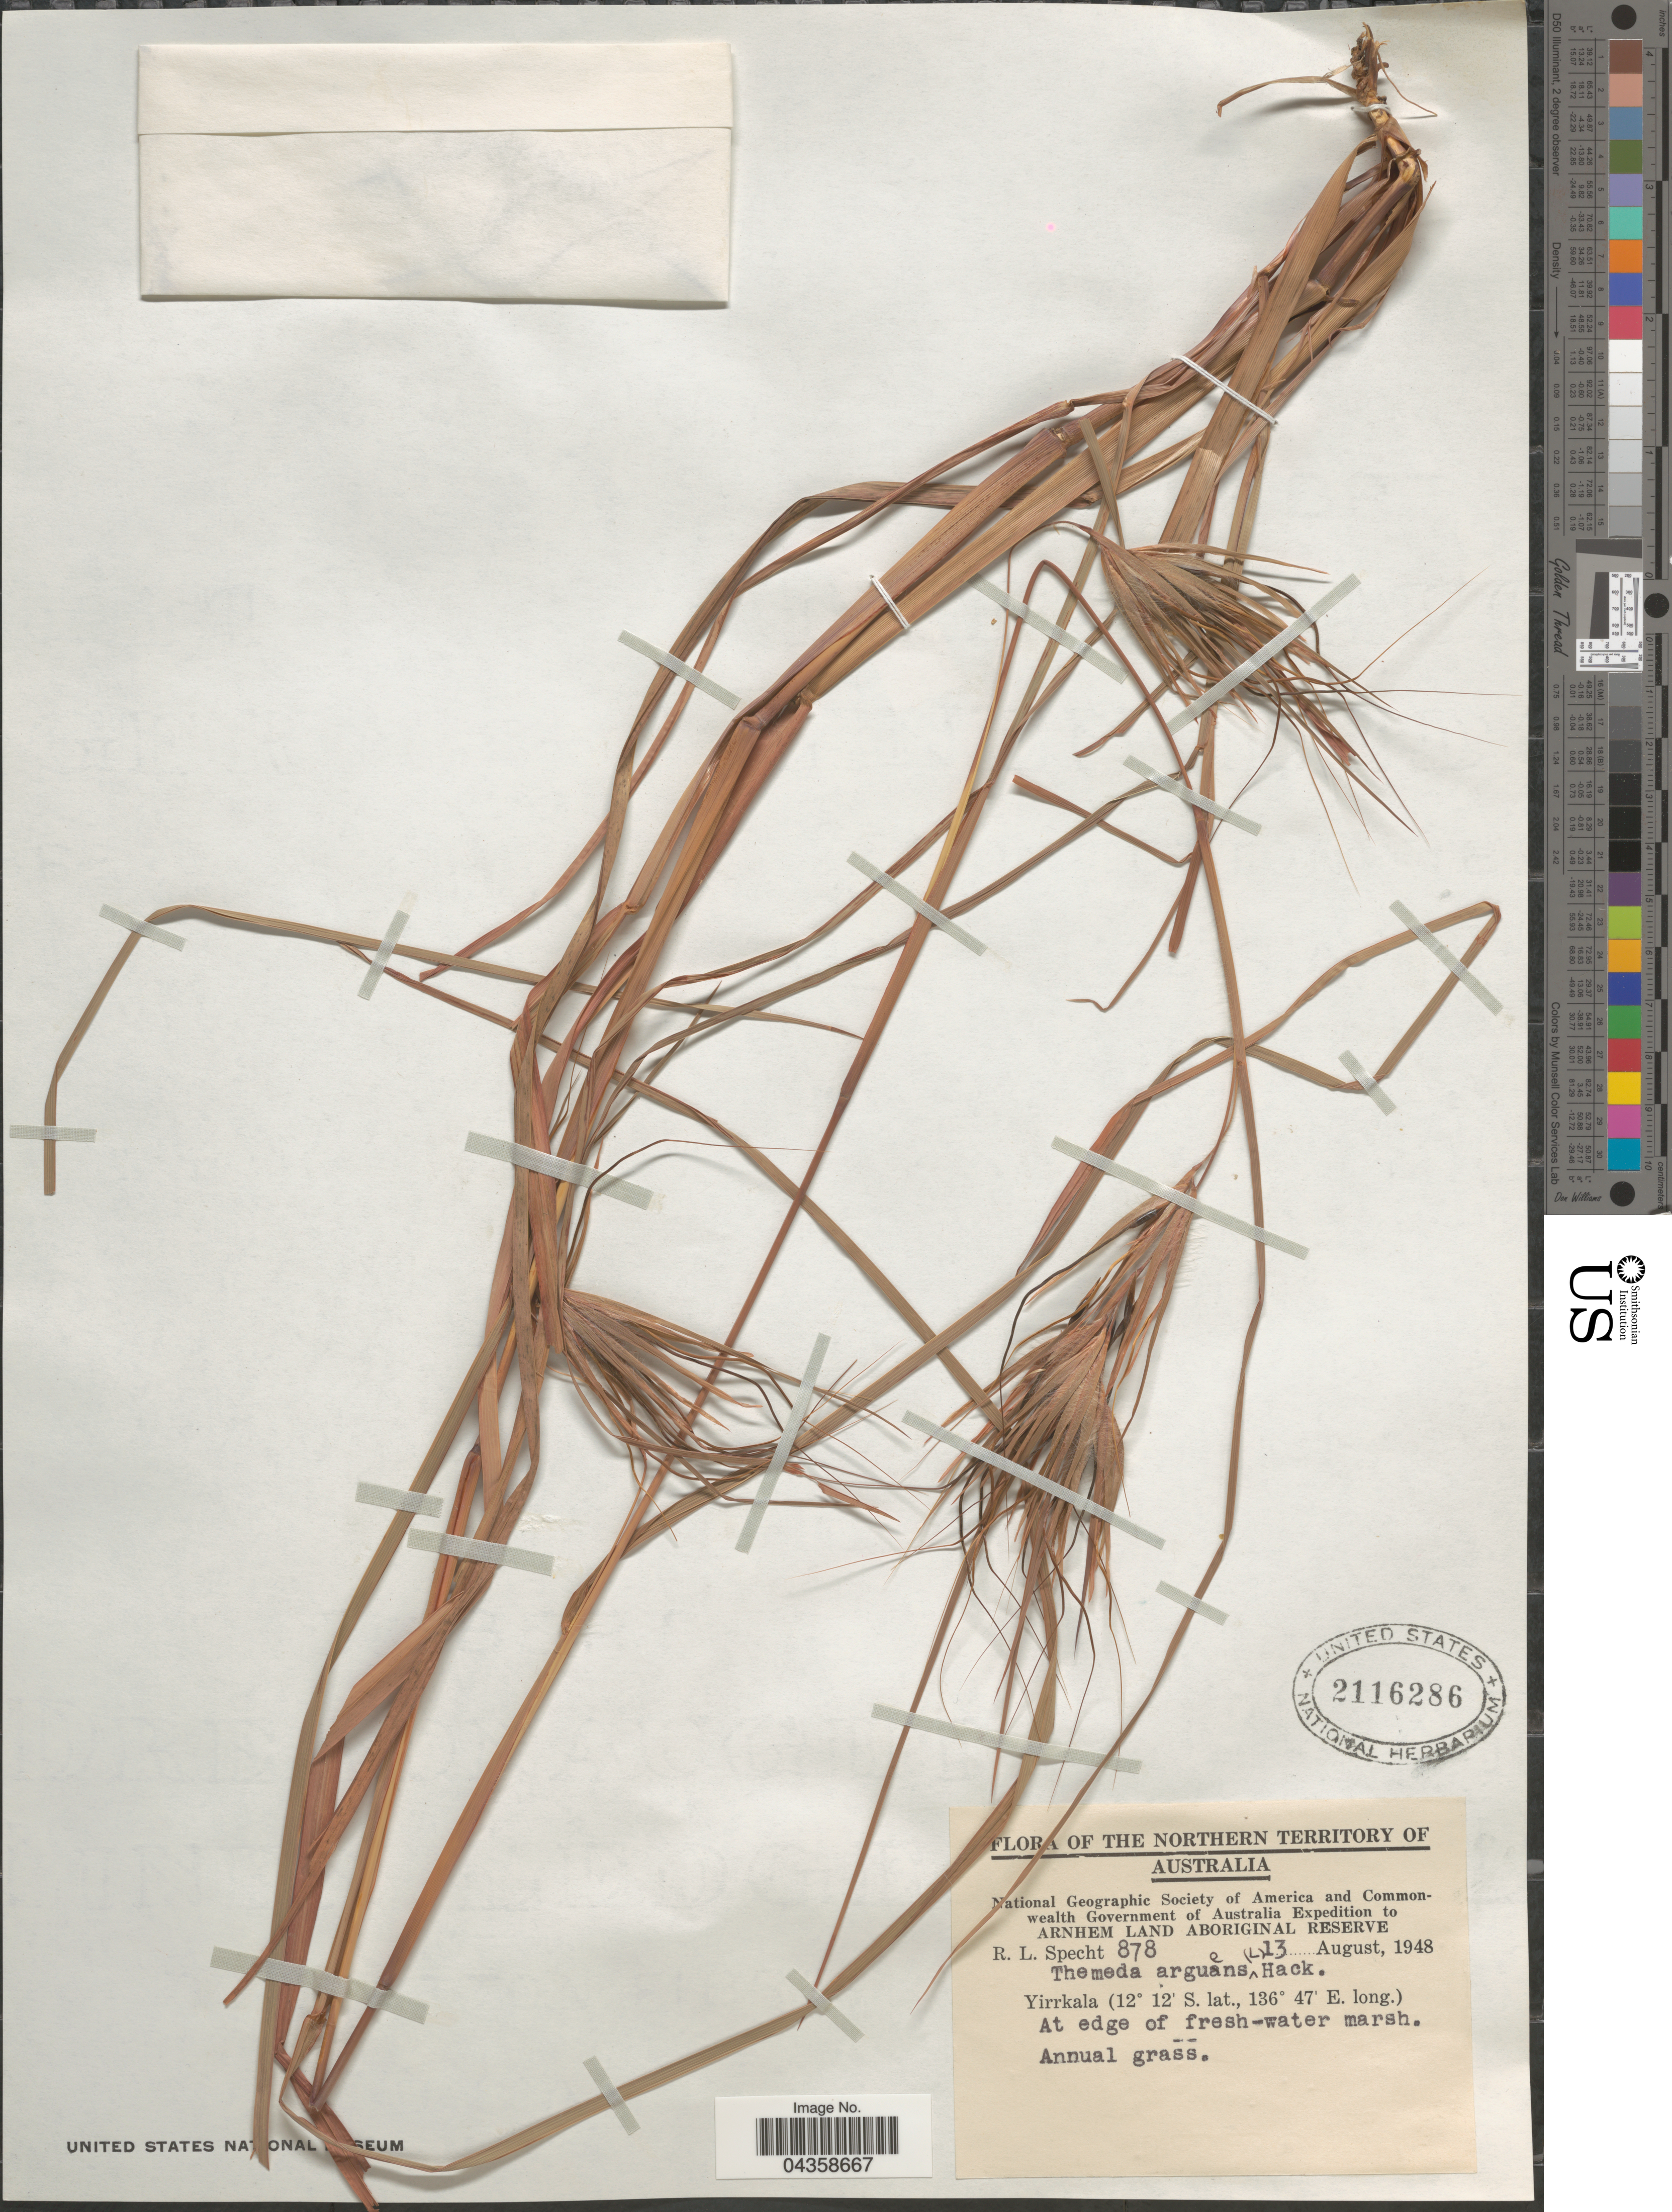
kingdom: Plantae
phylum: Tracheophyta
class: Liliopsida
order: Poales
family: Poaceae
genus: Themeda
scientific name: Themeda arguens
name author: (L.) Hack.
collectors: R. L. Specht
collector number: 878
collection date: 1948-08-13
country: Australia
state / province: Northern Territory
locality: National Geographic Society of America and Commonwealth Government of Australia Expedition to Arnhem Land Aboriginal Reserve. Yirrkala.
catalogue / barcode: US 2116286